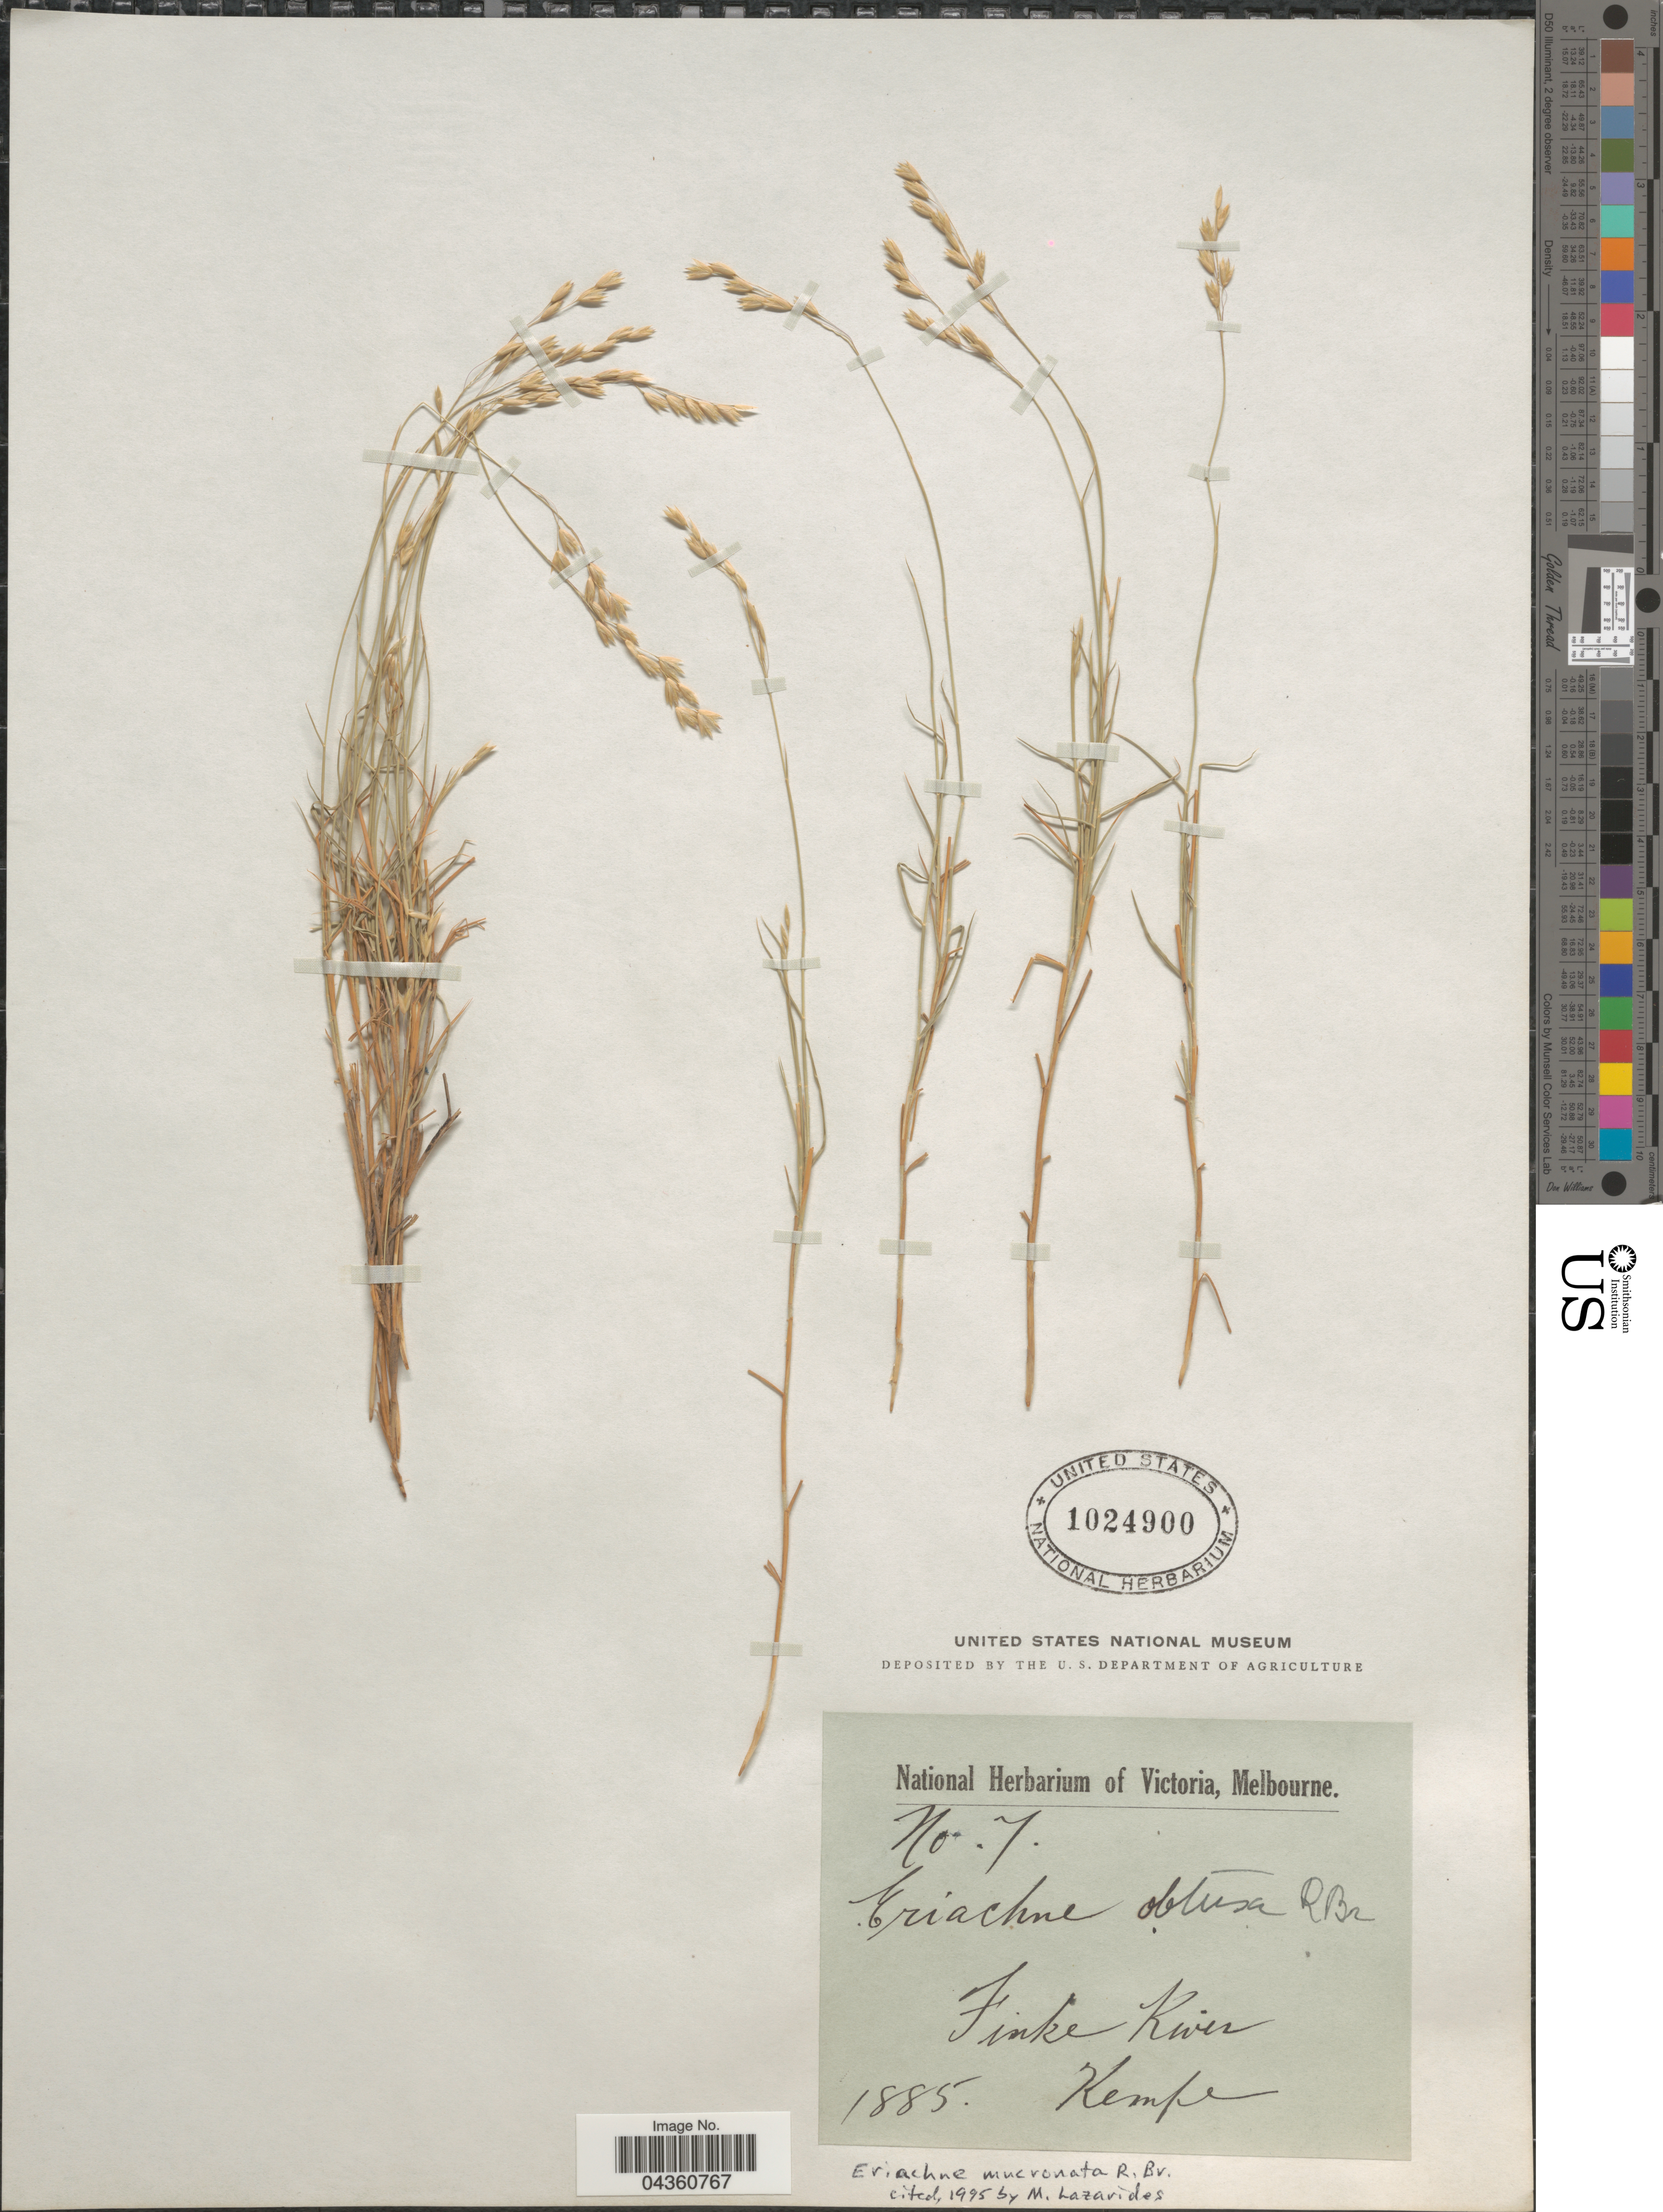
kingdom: Plantae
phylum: Tracheophyta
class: Liliopsida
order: Poales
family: Poaceae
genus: Eriachne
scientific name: Eriachne mucronata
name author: R. Br.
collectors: Kempe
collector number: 7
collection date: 1885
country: Australia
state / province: Northern Territory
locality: Finke River.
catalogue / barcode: US 1024900